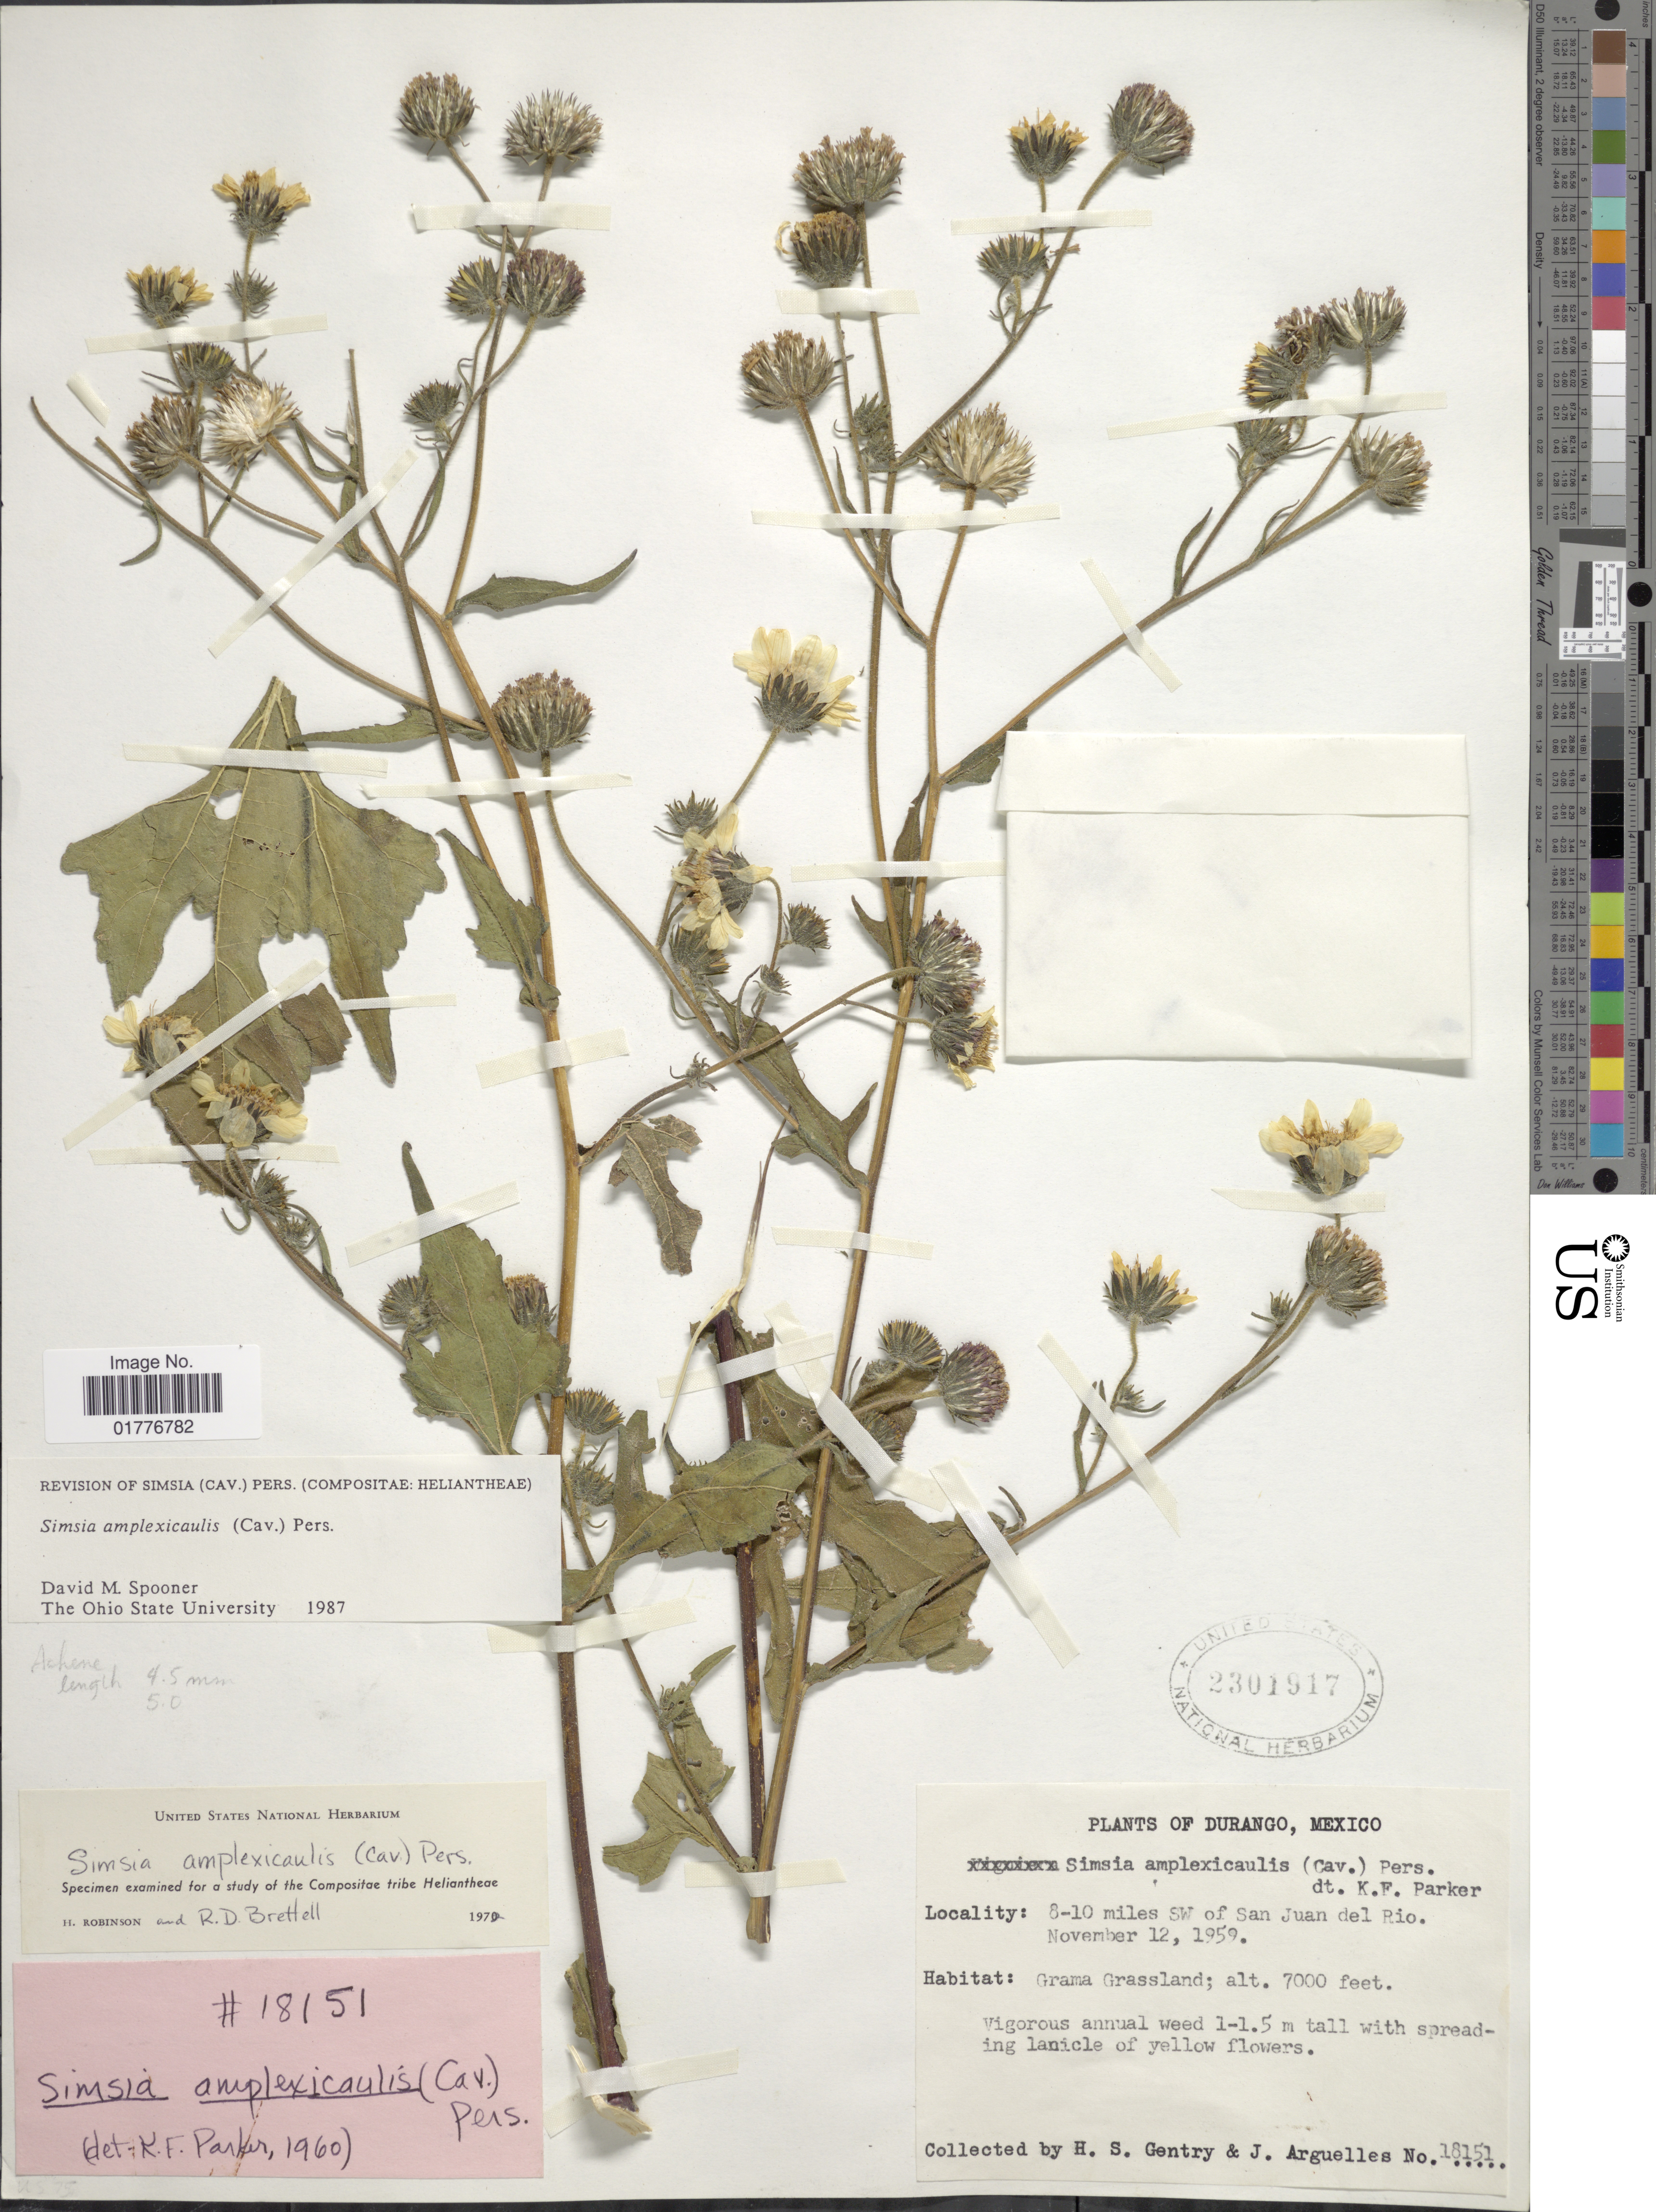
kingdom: Plantae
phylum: Tracheophyta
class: Magnoliopsida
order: Asterales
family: Asteraceae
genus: Simsia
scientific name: Simsia amplexicaulis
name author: (Cav.) Pers.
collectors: H. S. Gentry & J. Arguelles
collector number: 18151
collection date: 1959-11-12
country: Mexico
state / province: Durango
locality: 8-10 miles SW of San Juan del Rio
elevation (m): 2134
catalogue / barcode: US 2301917